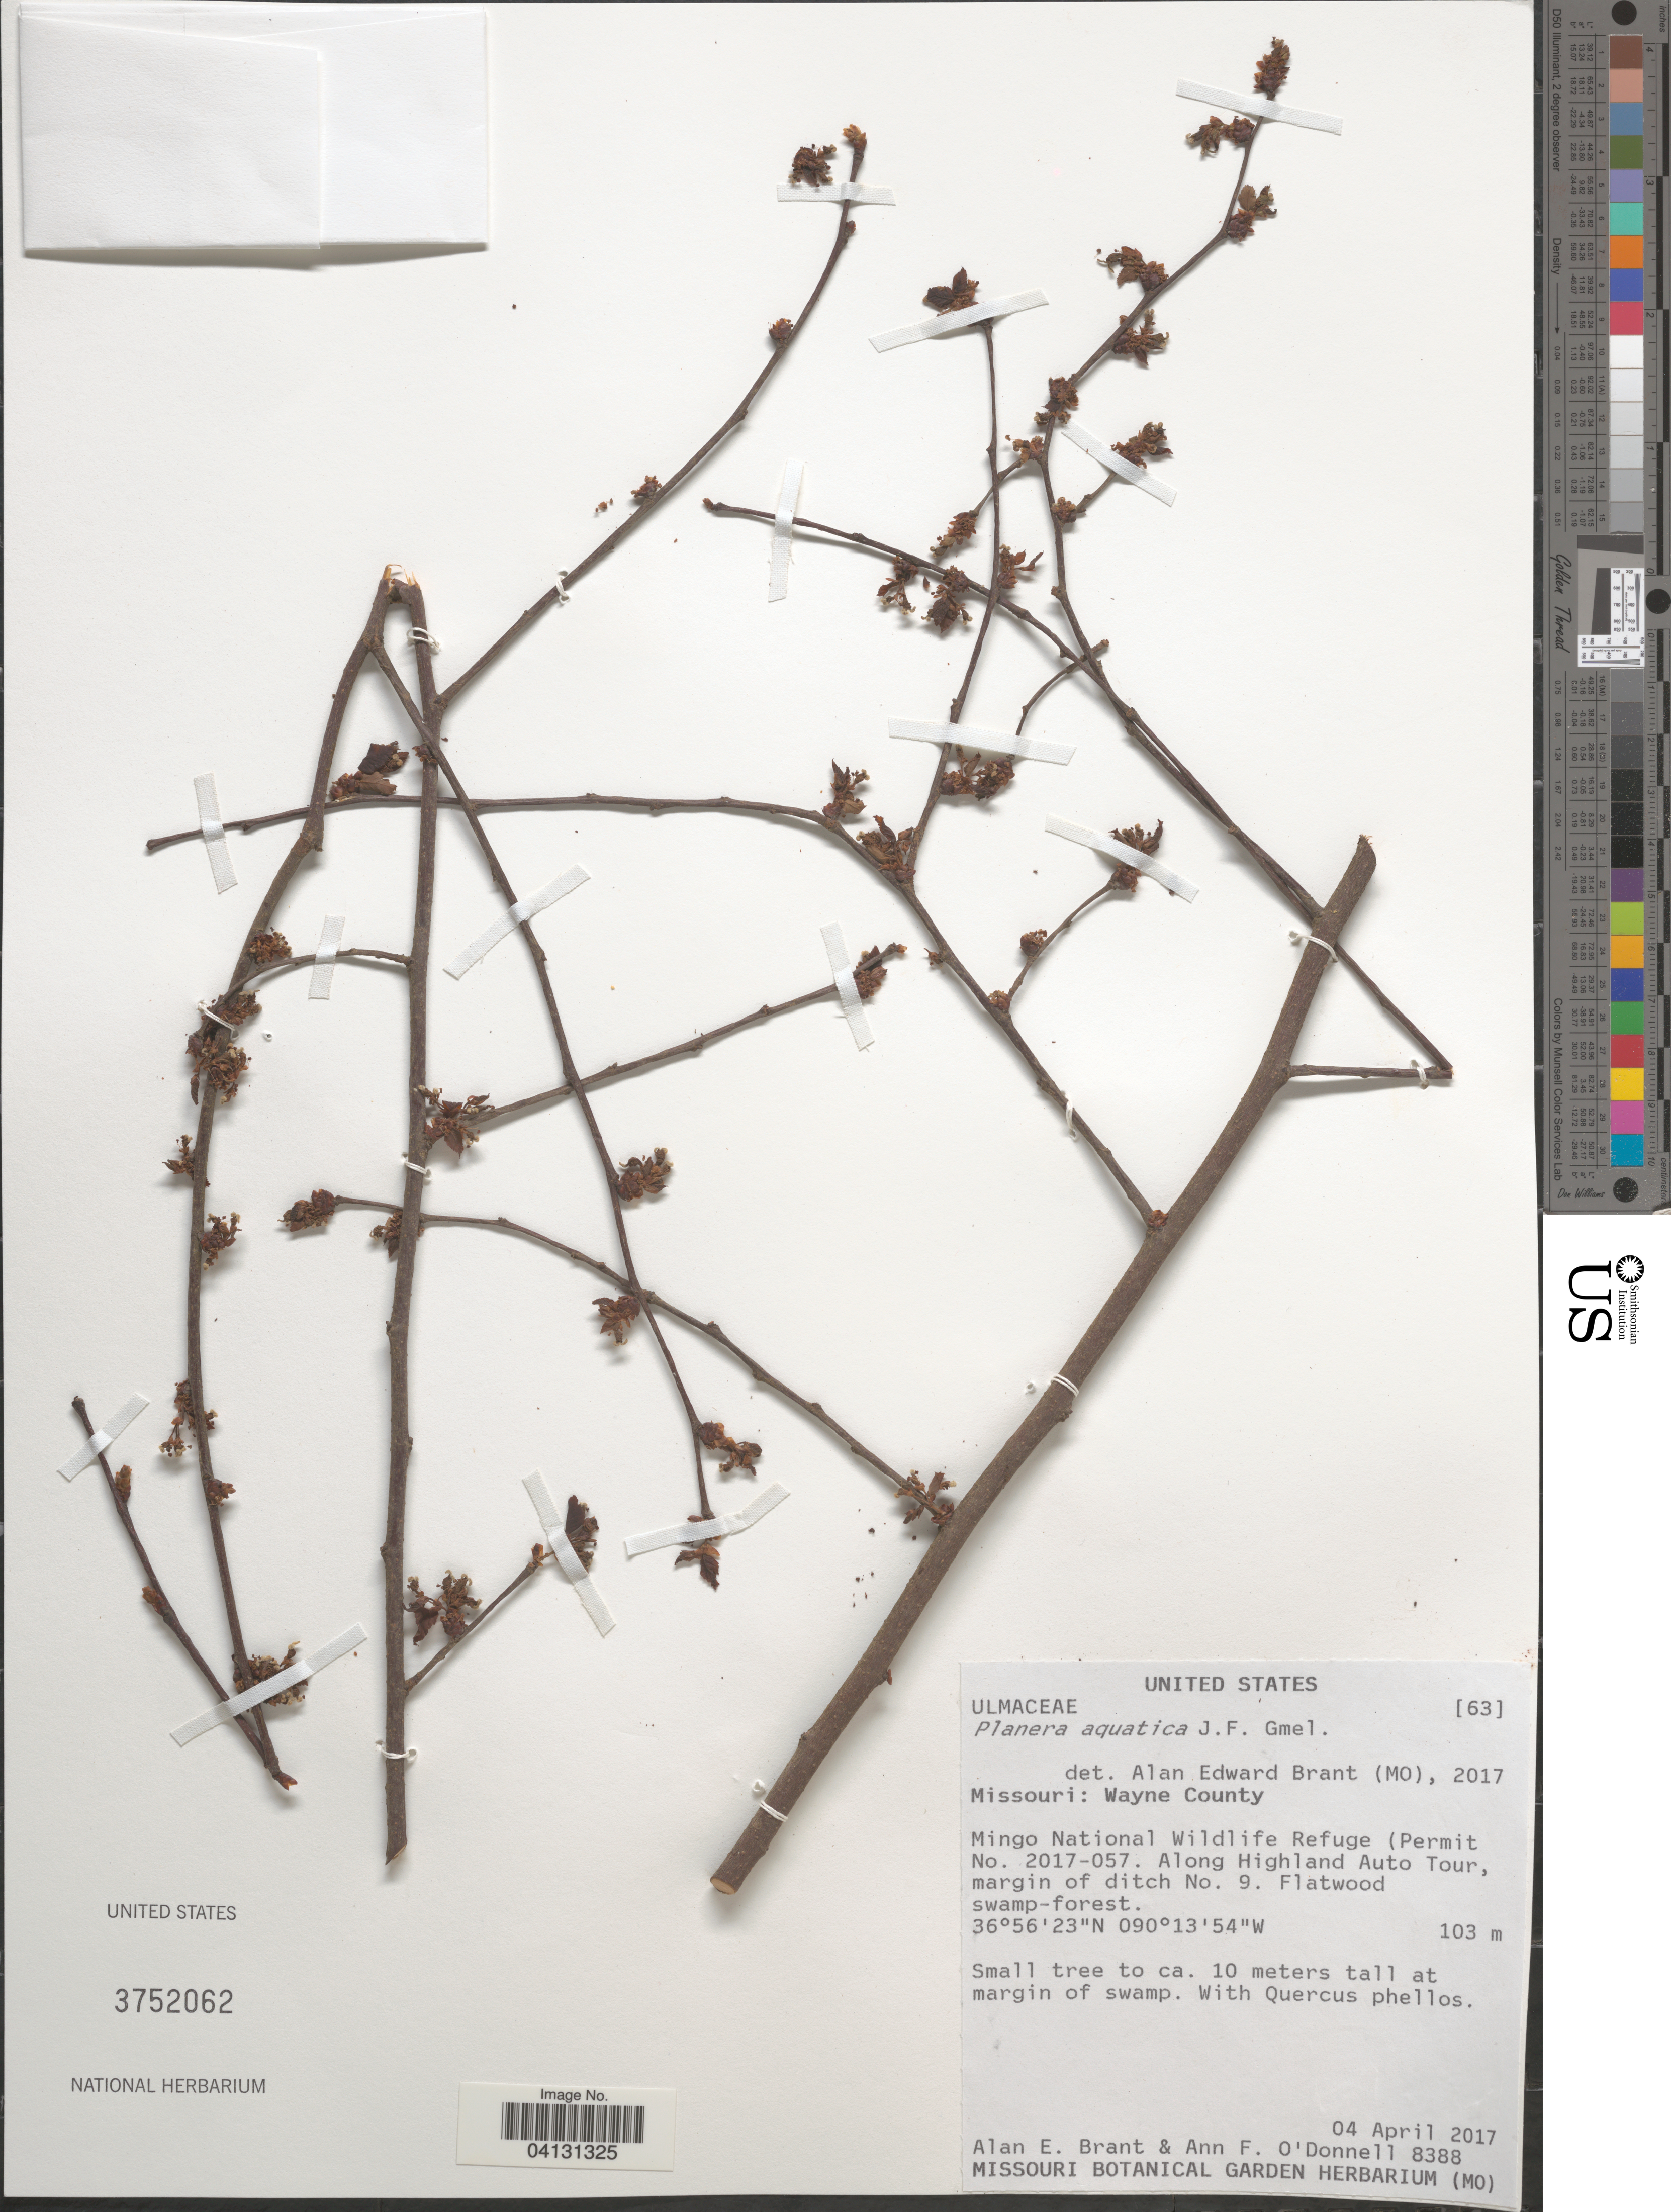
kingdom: Plantae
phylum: Tracheophyta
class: Magnoliopsida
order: Rosales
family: Ulmaceae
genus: Planera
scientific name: Planera aquatica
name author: J.F. Gmel.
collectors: A. Brant & A. O'Donnell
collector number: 8388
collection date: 2017-04-04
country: United States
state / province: Missouri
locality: Wayne County. Mingo National Wildlife Refuge (Permit No. 2017-057. Along Highland Auto Tour, margin of ditch No. 9.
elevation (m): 103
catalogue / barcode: US 3752062